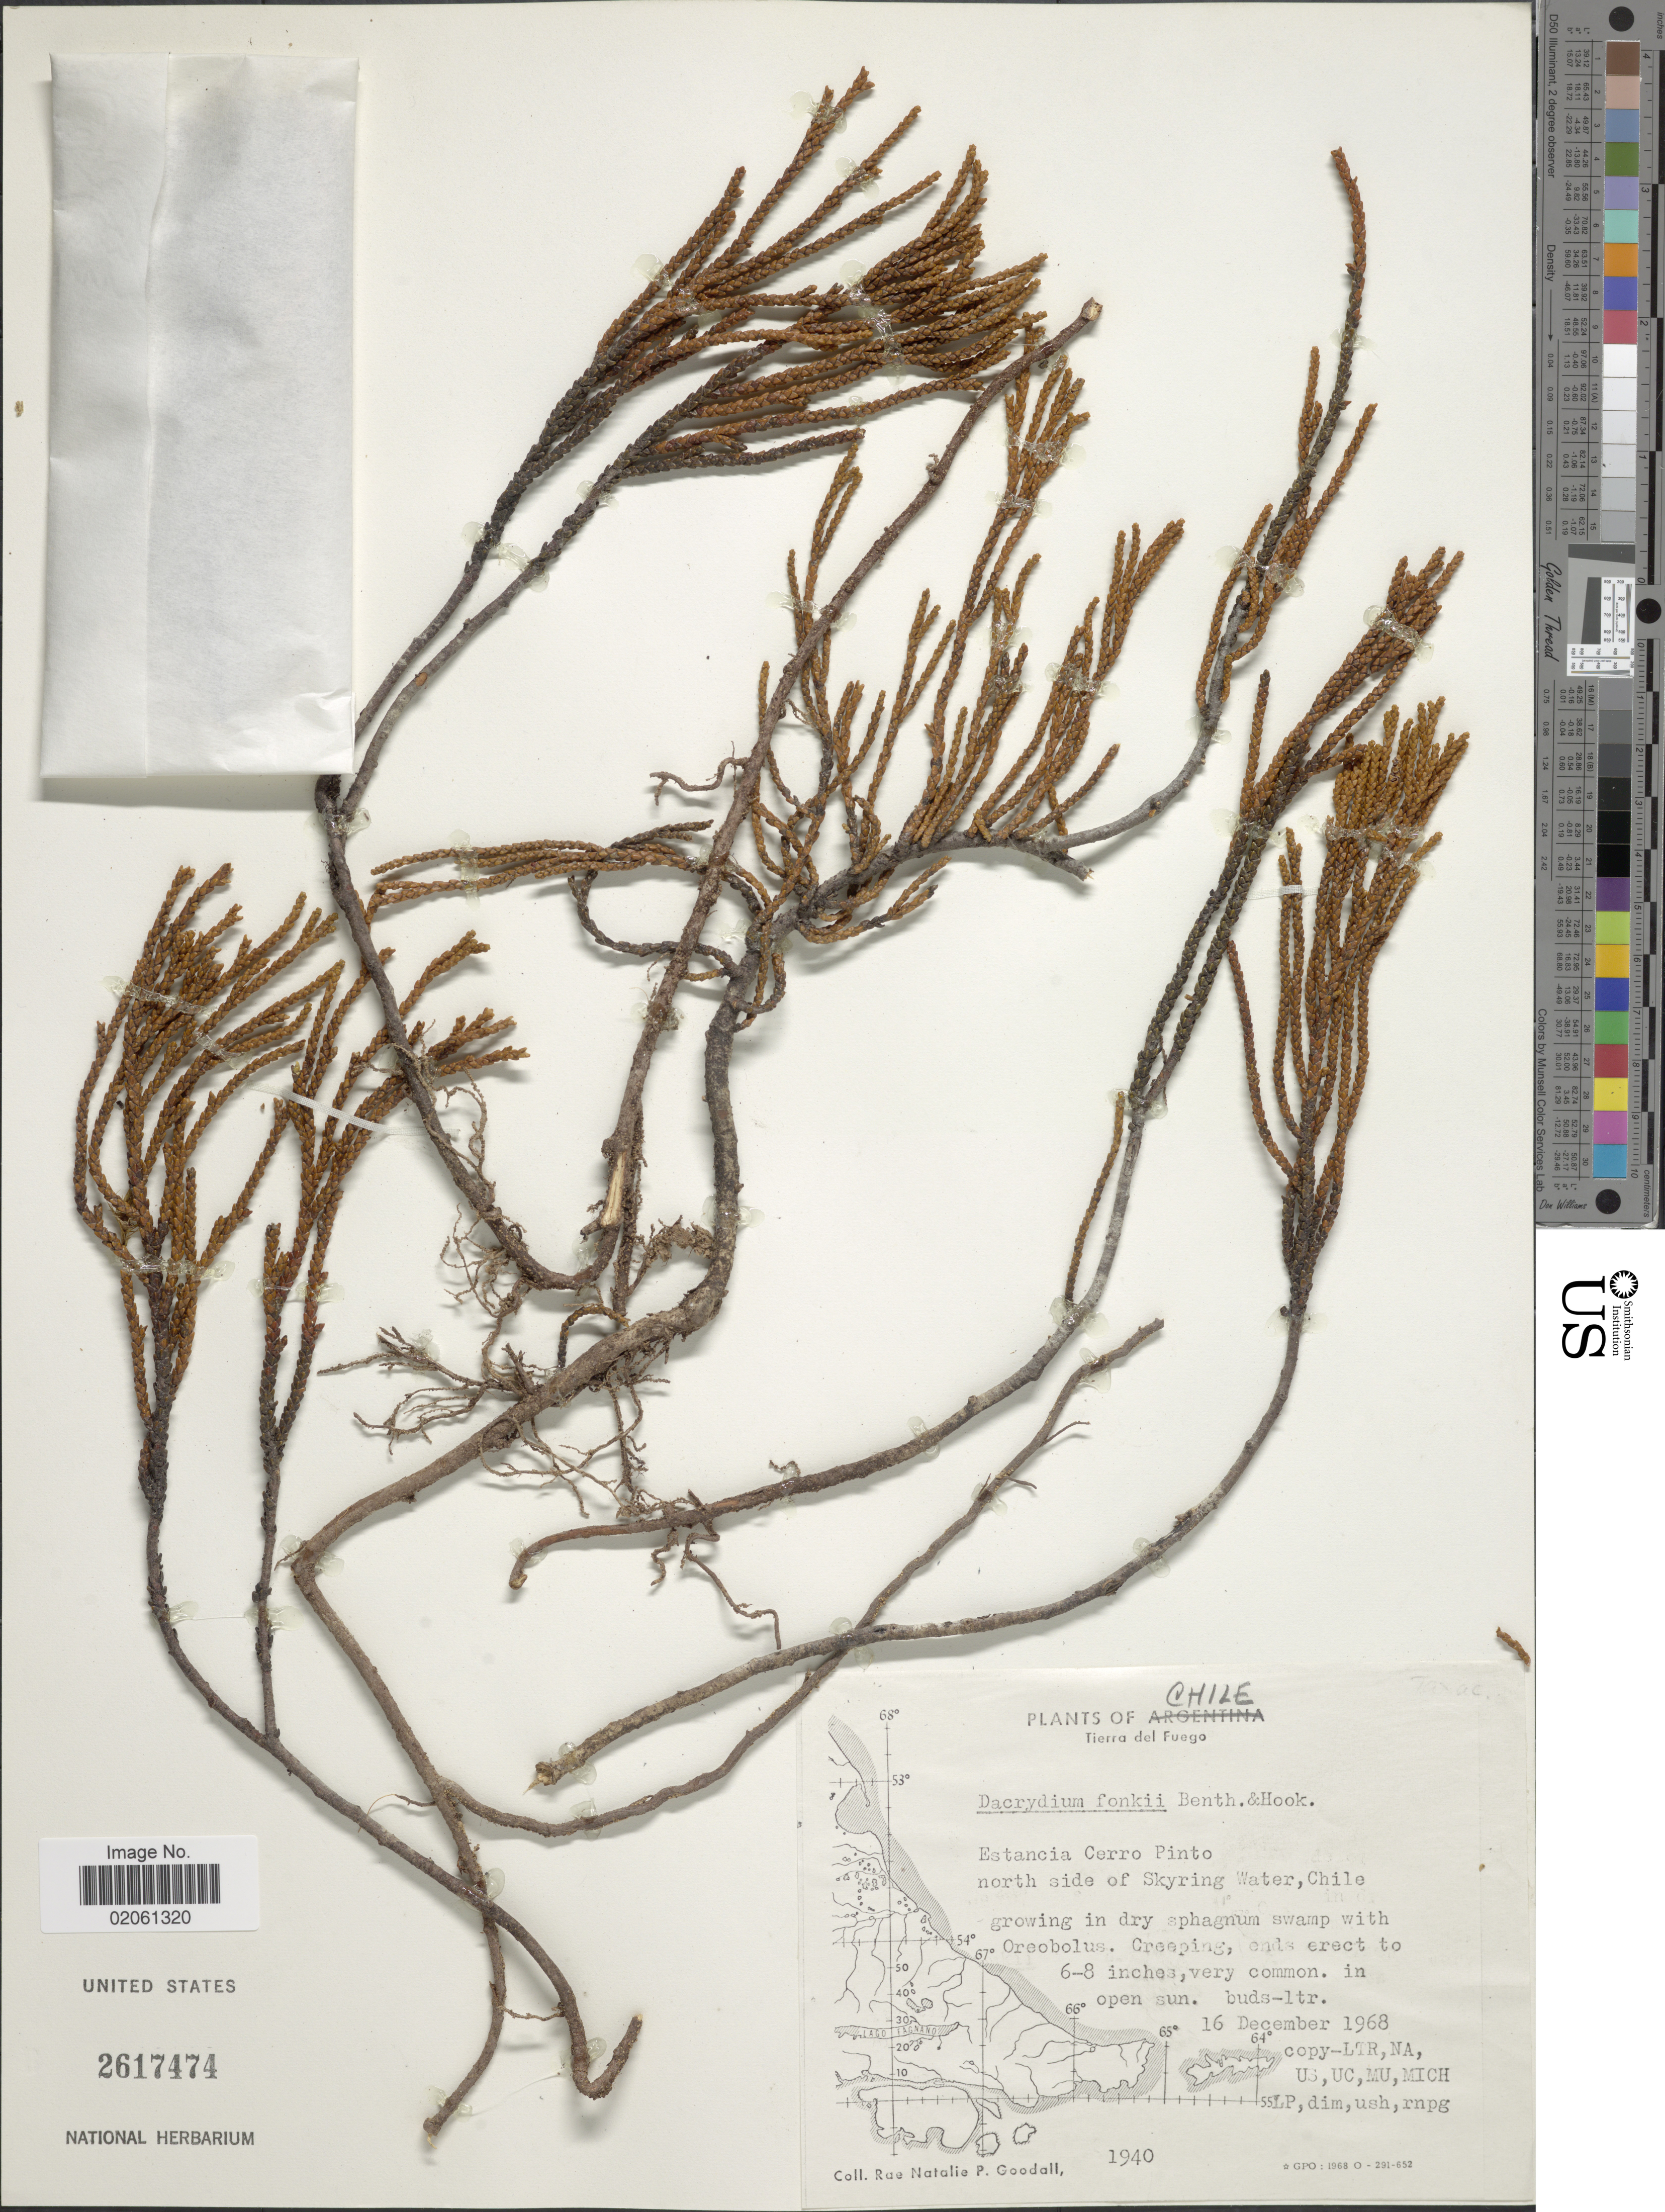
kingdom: Plantae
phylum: Tracheophyta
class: Pinopsida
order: Pinales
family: Podocarpaceae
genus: Dacrydium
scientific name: Dacrydium fonckii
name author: (Phil.) Benth. & Hook. f.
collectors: R. Goodall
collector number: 1940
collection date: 1968-12-16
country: Chile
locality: Estancia Cerro Pinto. north side of Skyring Water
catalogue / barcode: US 2617474